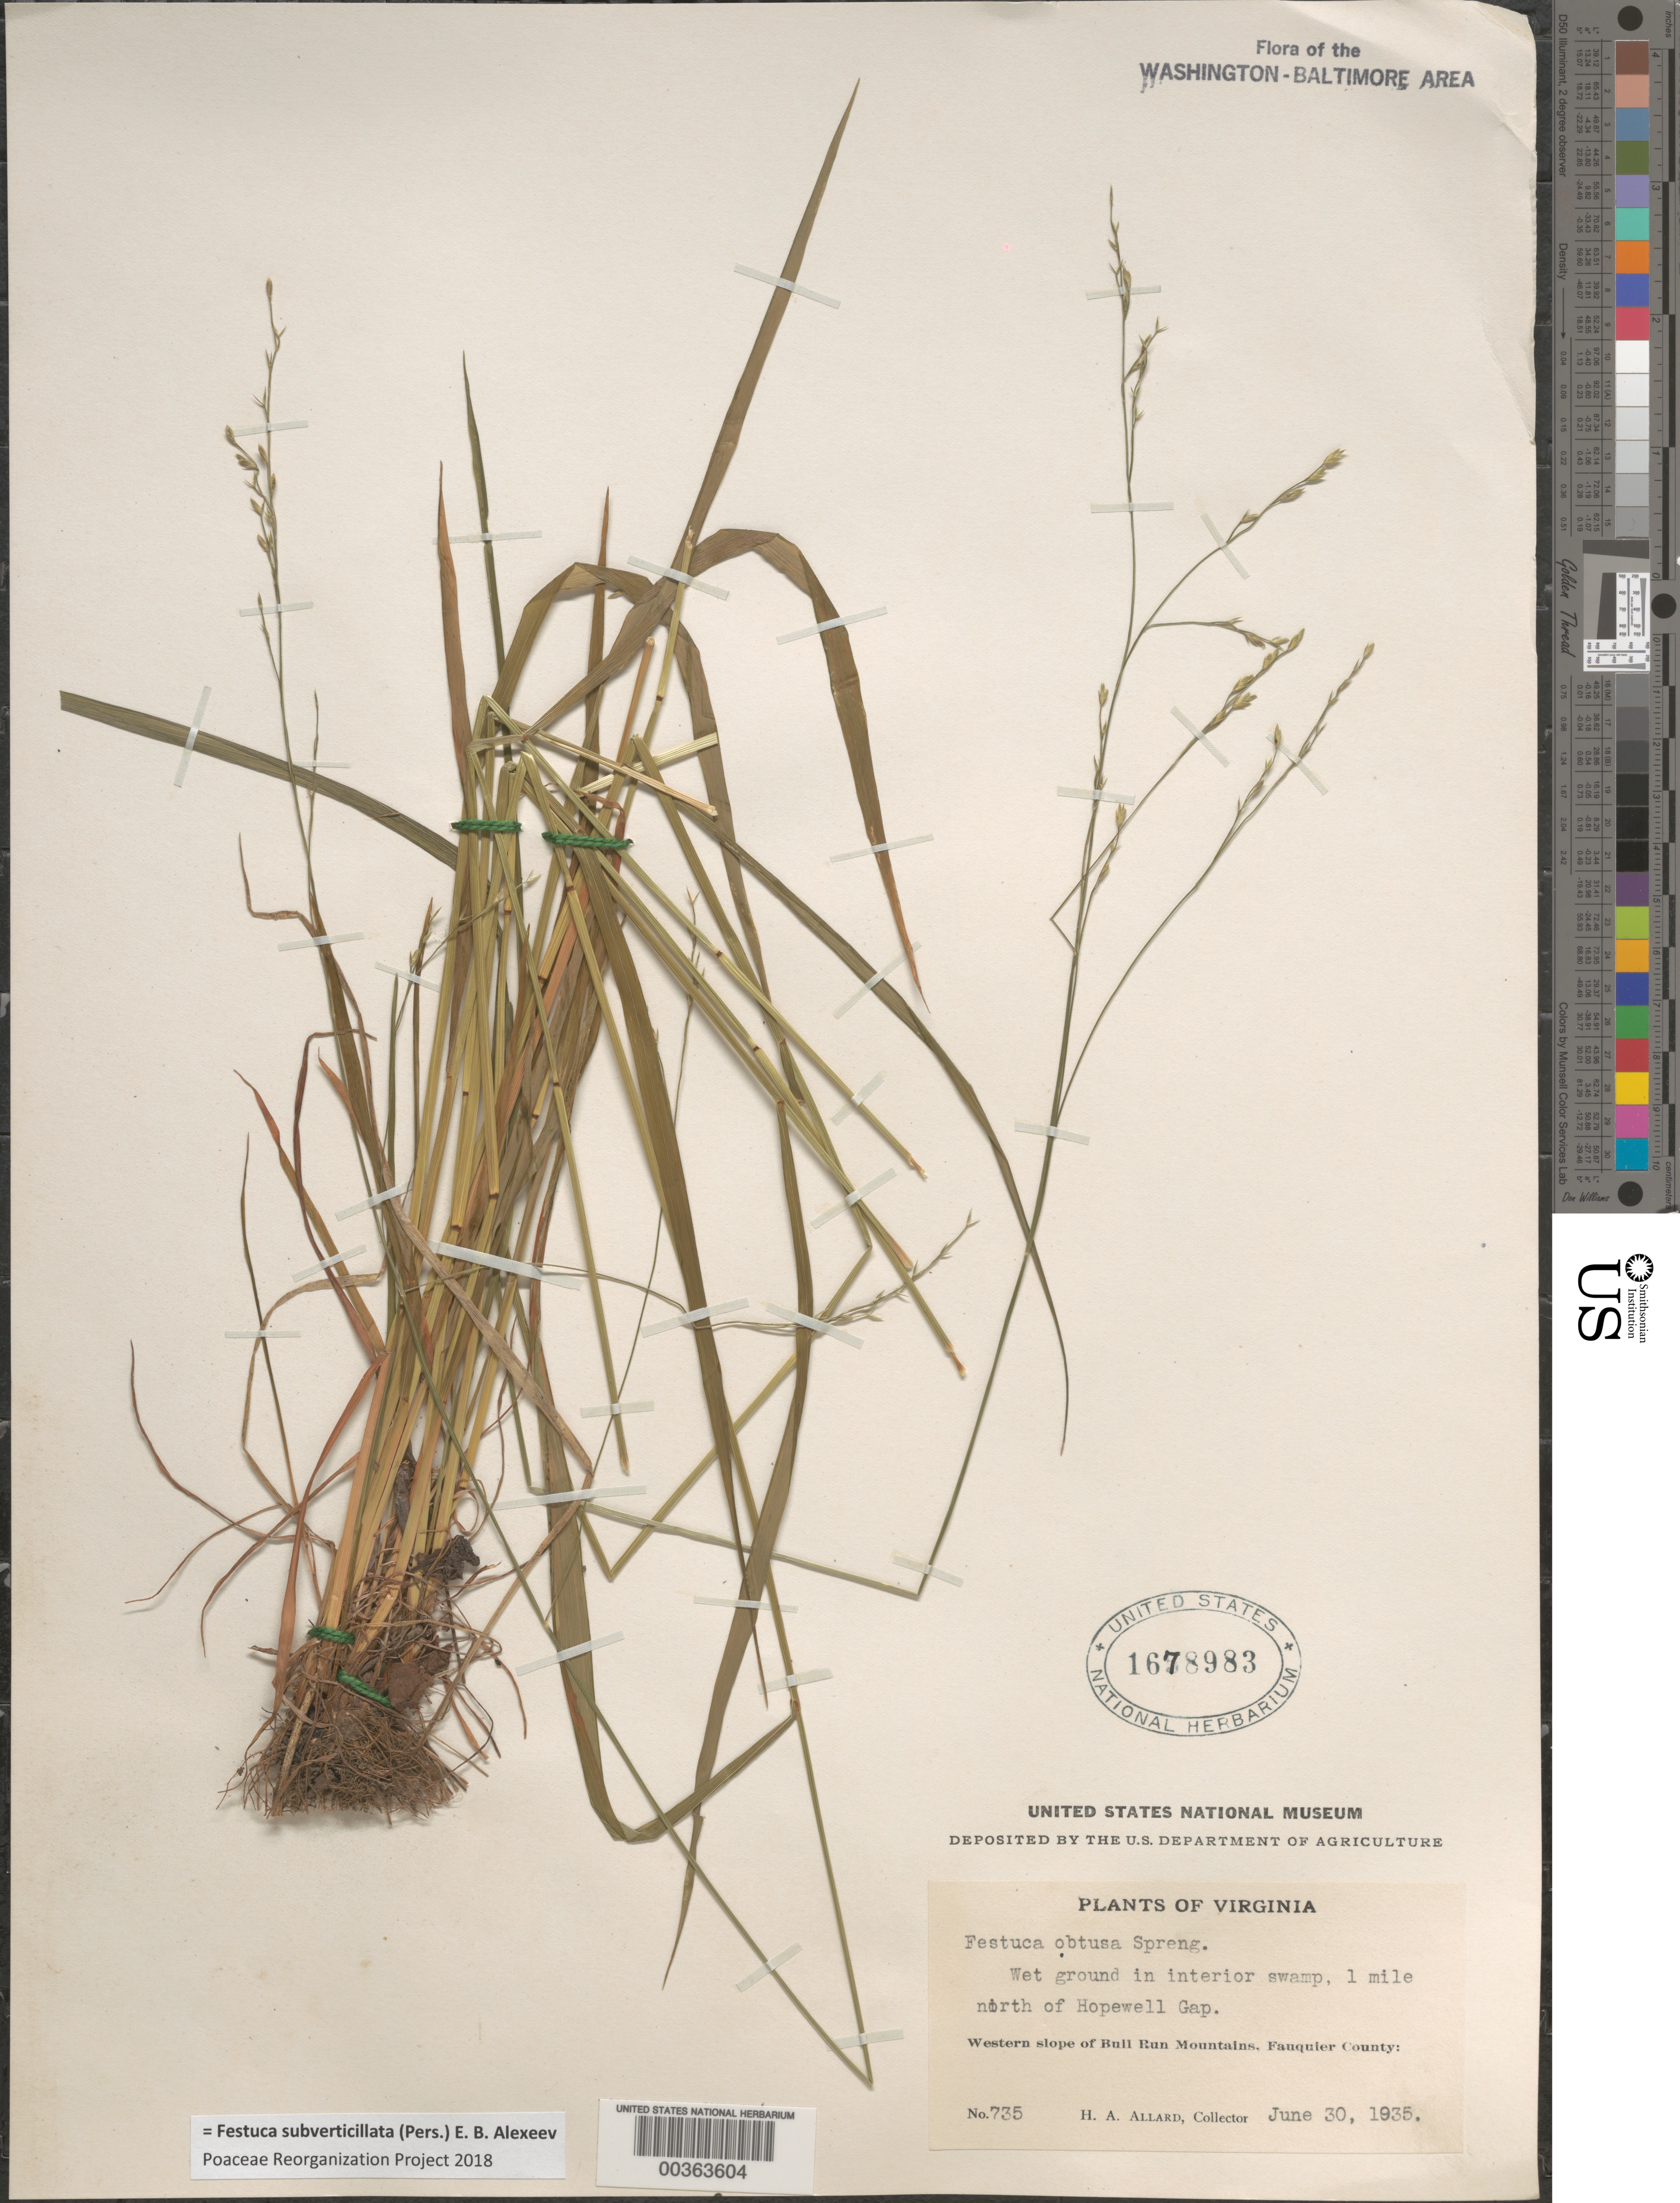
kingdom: Plantae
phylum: Tracheophyta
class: Liliopsida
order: Poales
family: Poaceae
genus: Festuca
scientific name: Festuca subverticillata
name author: (Pers.) E.B. Alexeev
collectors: H. A. Allard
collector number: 735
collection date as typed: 30 Jun 1935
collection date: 1935-06-30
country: United States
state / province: Virginia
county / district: Fauquier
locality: N of Hopewell Gap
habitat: Wet ground in interior swamp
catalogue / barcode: US 1678983